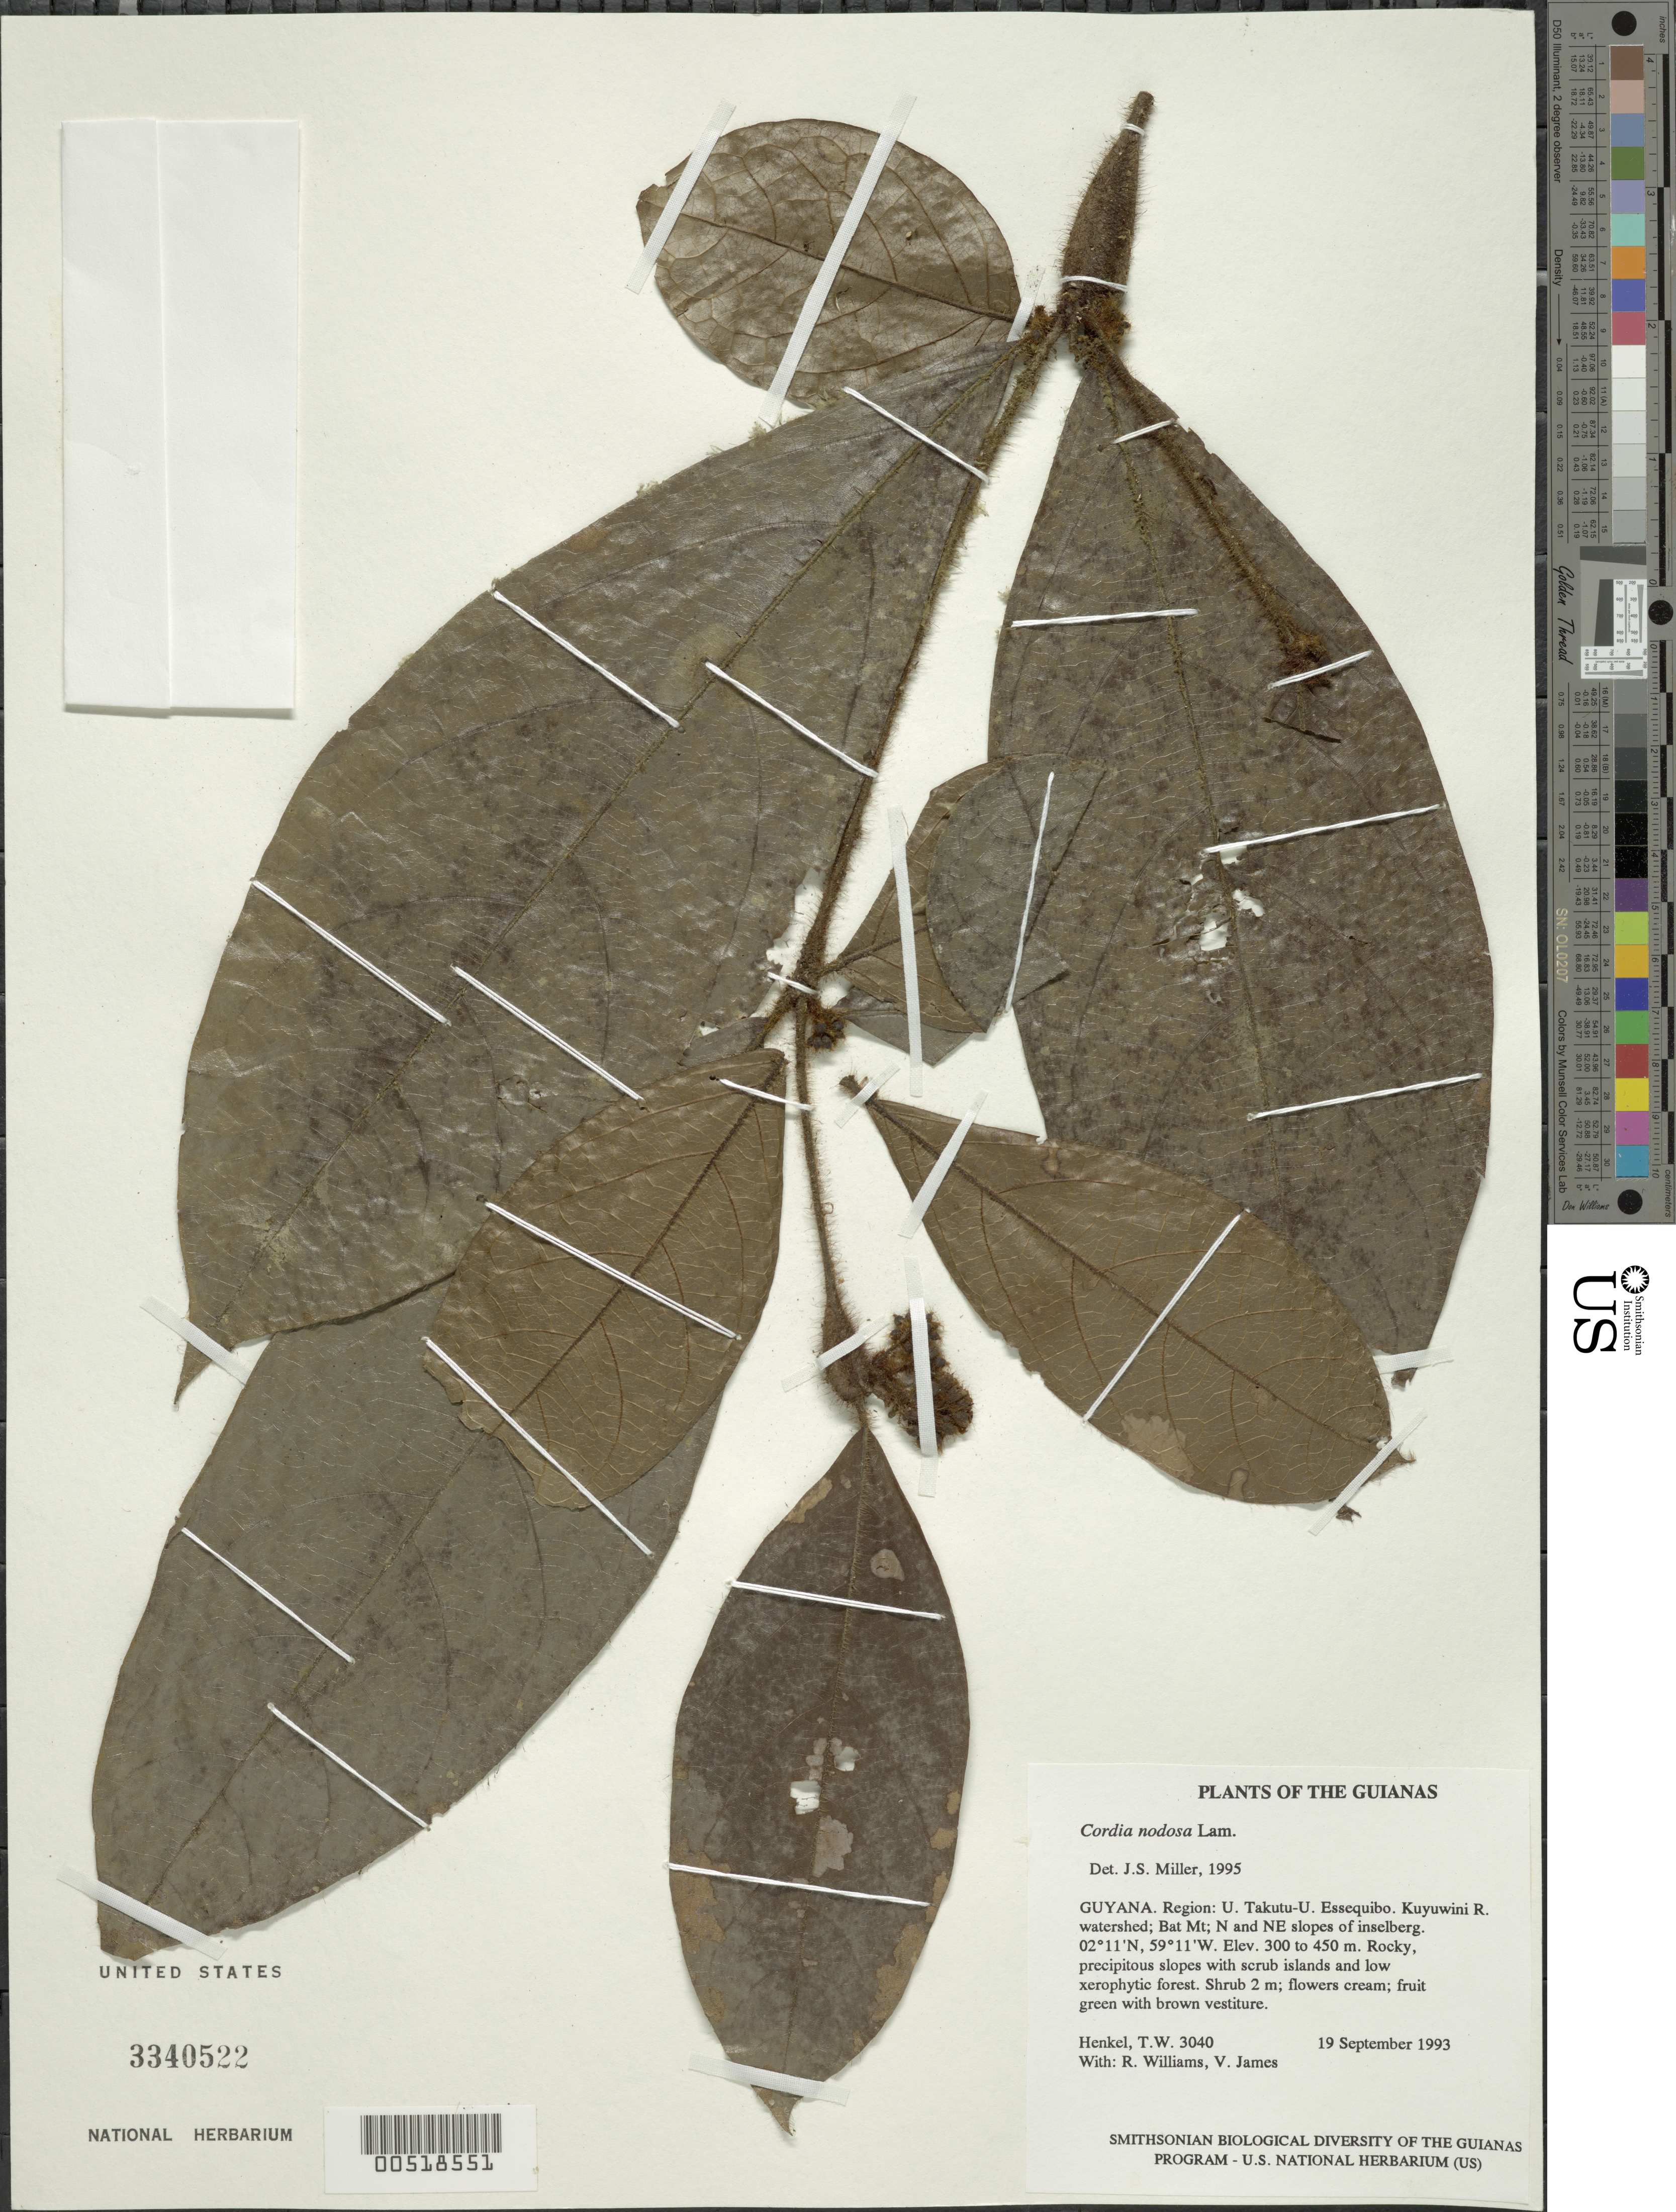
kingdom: Plantae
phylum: Tracheophyta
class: Magnoliopsida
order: Boraginales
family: Cordiaceae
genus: Cordia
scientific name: Cordia nodosa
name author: Lam.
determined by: Miller, James S., (MO), Missouri Botanical Garden (UNITED STATES)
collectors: T. Henkel, R. Williams & V. James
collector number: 3040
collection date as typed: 19 September 1993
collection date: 1993-09-19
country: Guyana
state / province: U. Takutu-U. Essequibo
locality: Kuyuwini R. watershed; Bat Mt; N and NE slopes of inselberg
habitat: Rocky, precipitous slopes with scrub islands and low xerophytic forest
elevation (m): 300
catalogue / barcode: US 3340522